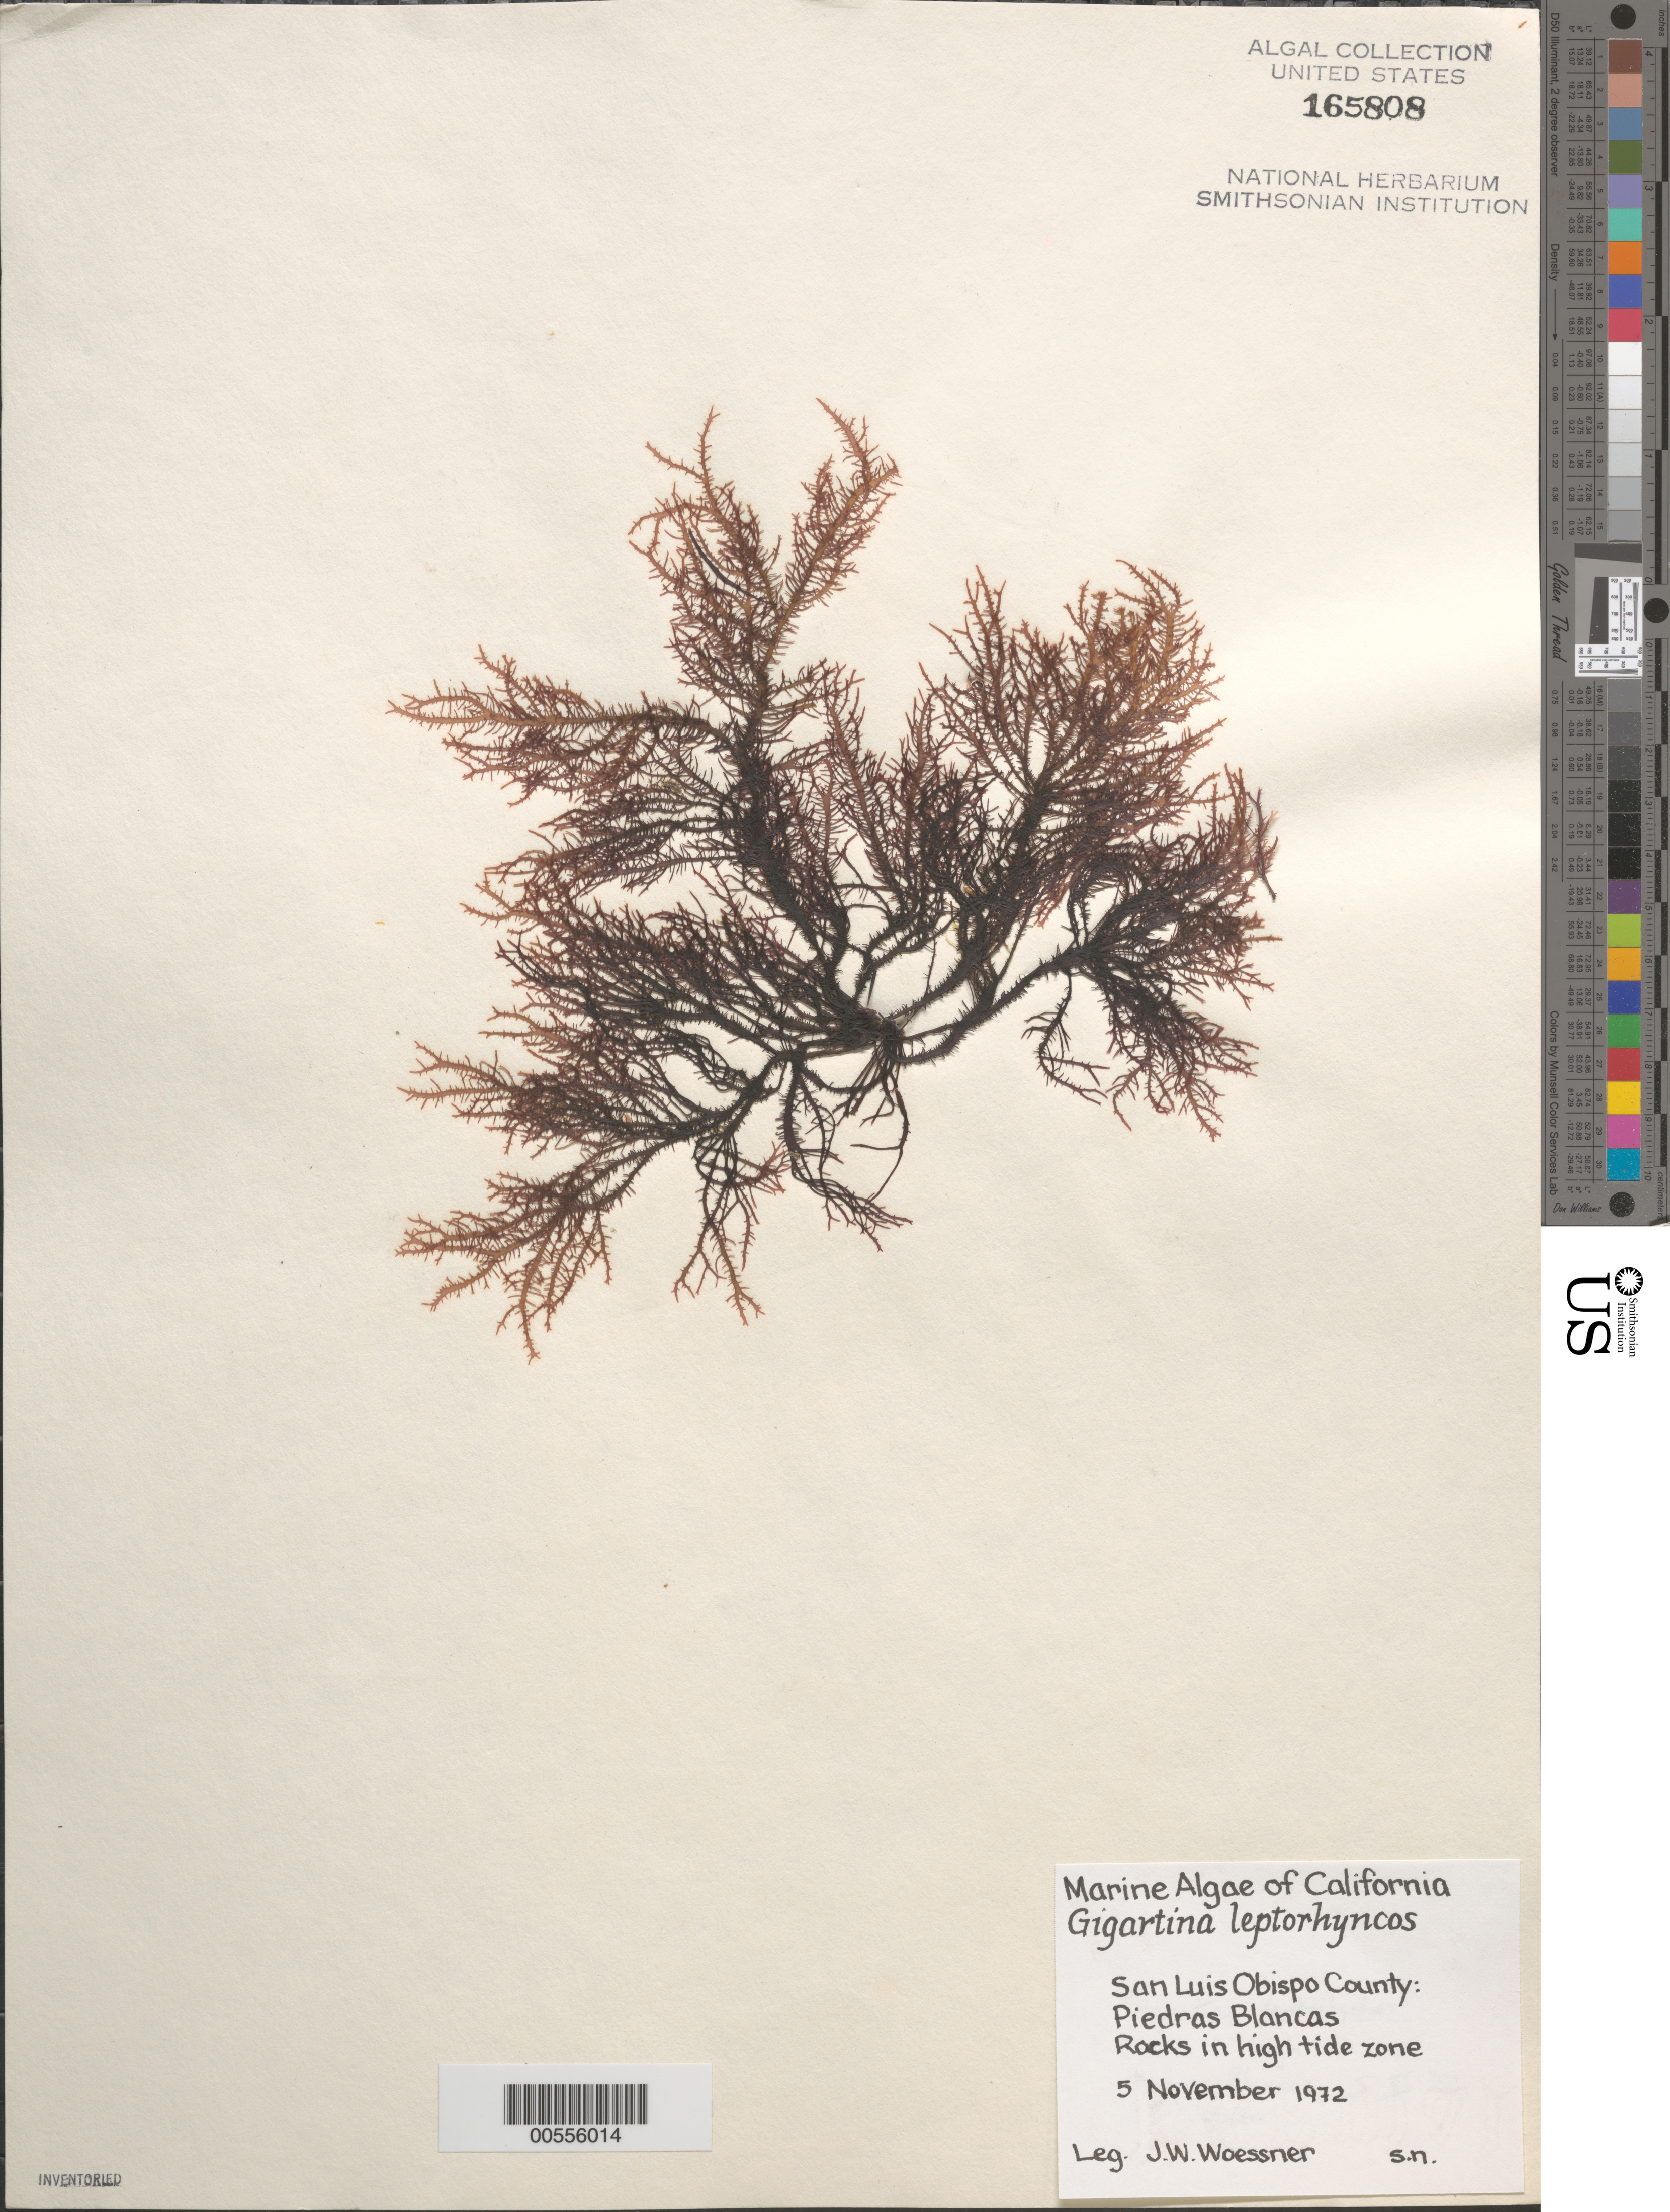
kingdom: Plantae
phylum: Rhodophyta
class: Florideophyceae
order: Gigartinales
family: Gigartinaceae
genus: Mazzaella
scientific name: Mazzaella leptorhynchos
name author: (J. Agardh) Leister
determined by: Algae name updating Project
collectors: J. Woessner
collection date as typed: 05 Nov 1972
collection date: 1972-11-05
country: United States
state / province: California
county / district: San Luis Obispo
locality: Piedras Blancas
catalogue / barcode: US 165808